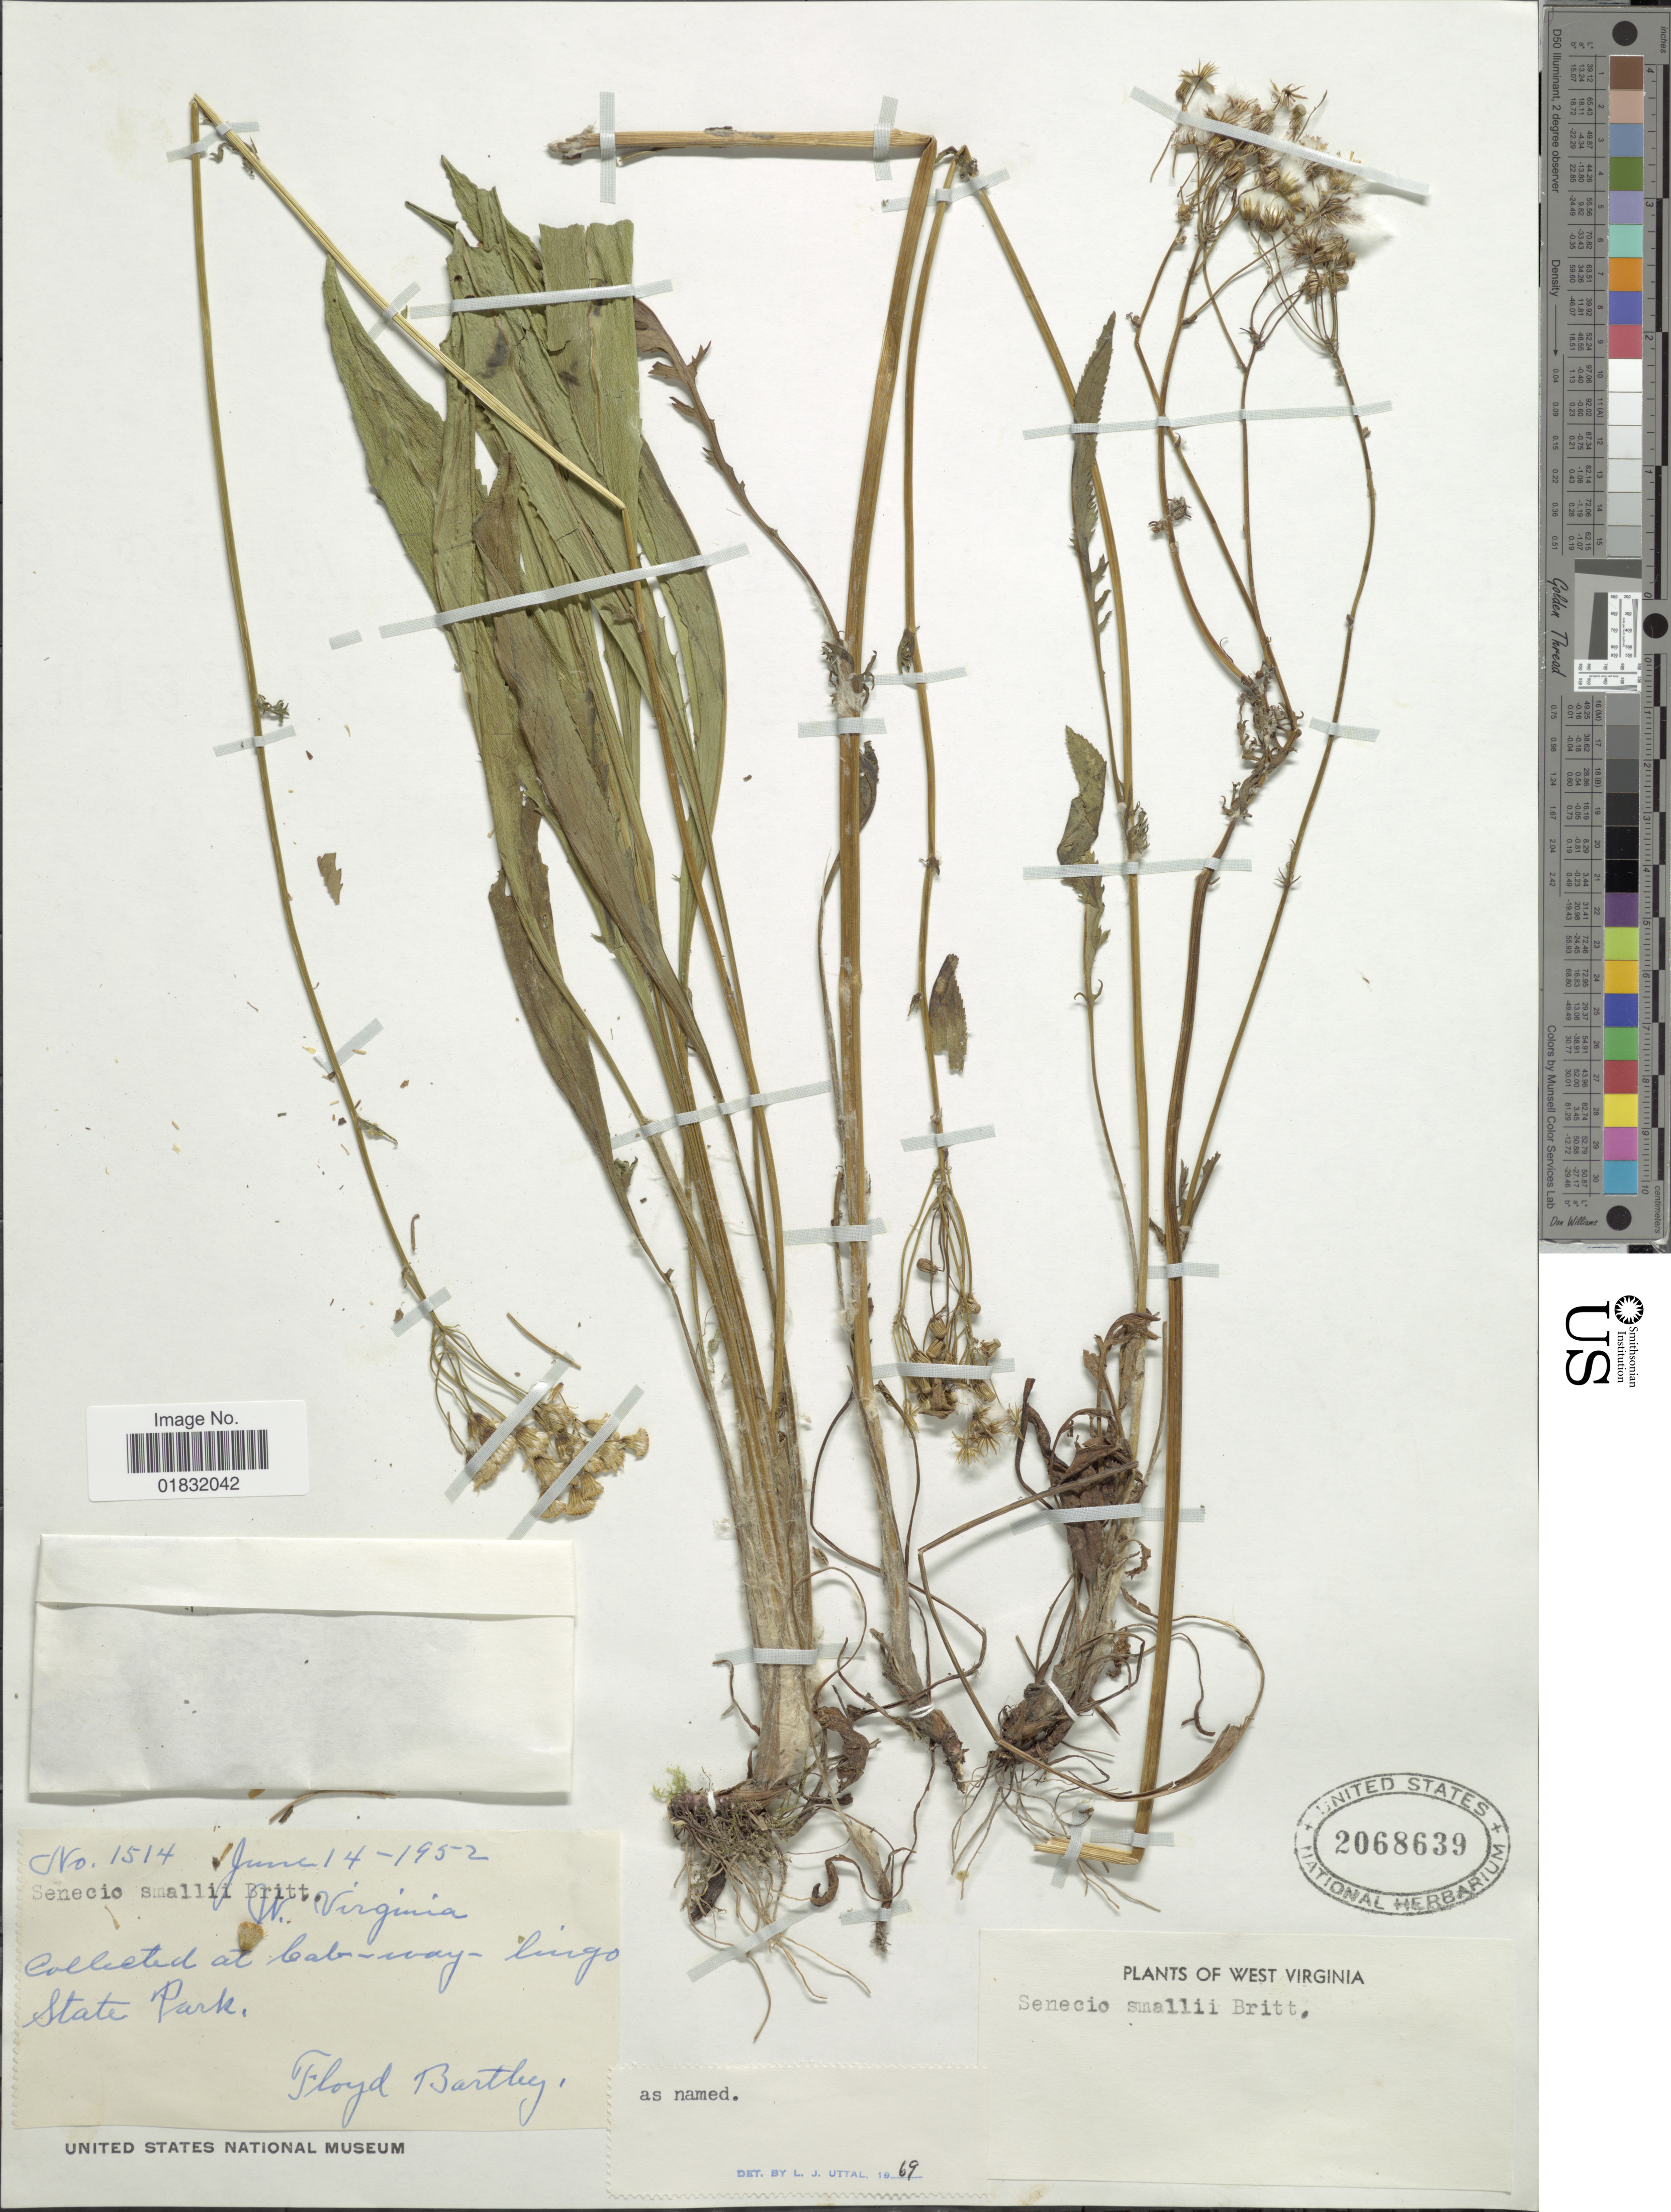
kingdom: Plantae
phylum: Tracheophyta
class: Magnoliopsida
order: Asterales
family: Asteraceae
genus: Packera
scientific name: Packera smallii Britton comb ined.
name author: Britton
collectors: F. Bartley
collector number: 1514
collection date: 1952-06-14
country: United States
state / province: West Virginia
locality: Ar Cab-way-lingo, State Park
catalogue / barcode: US 2068639